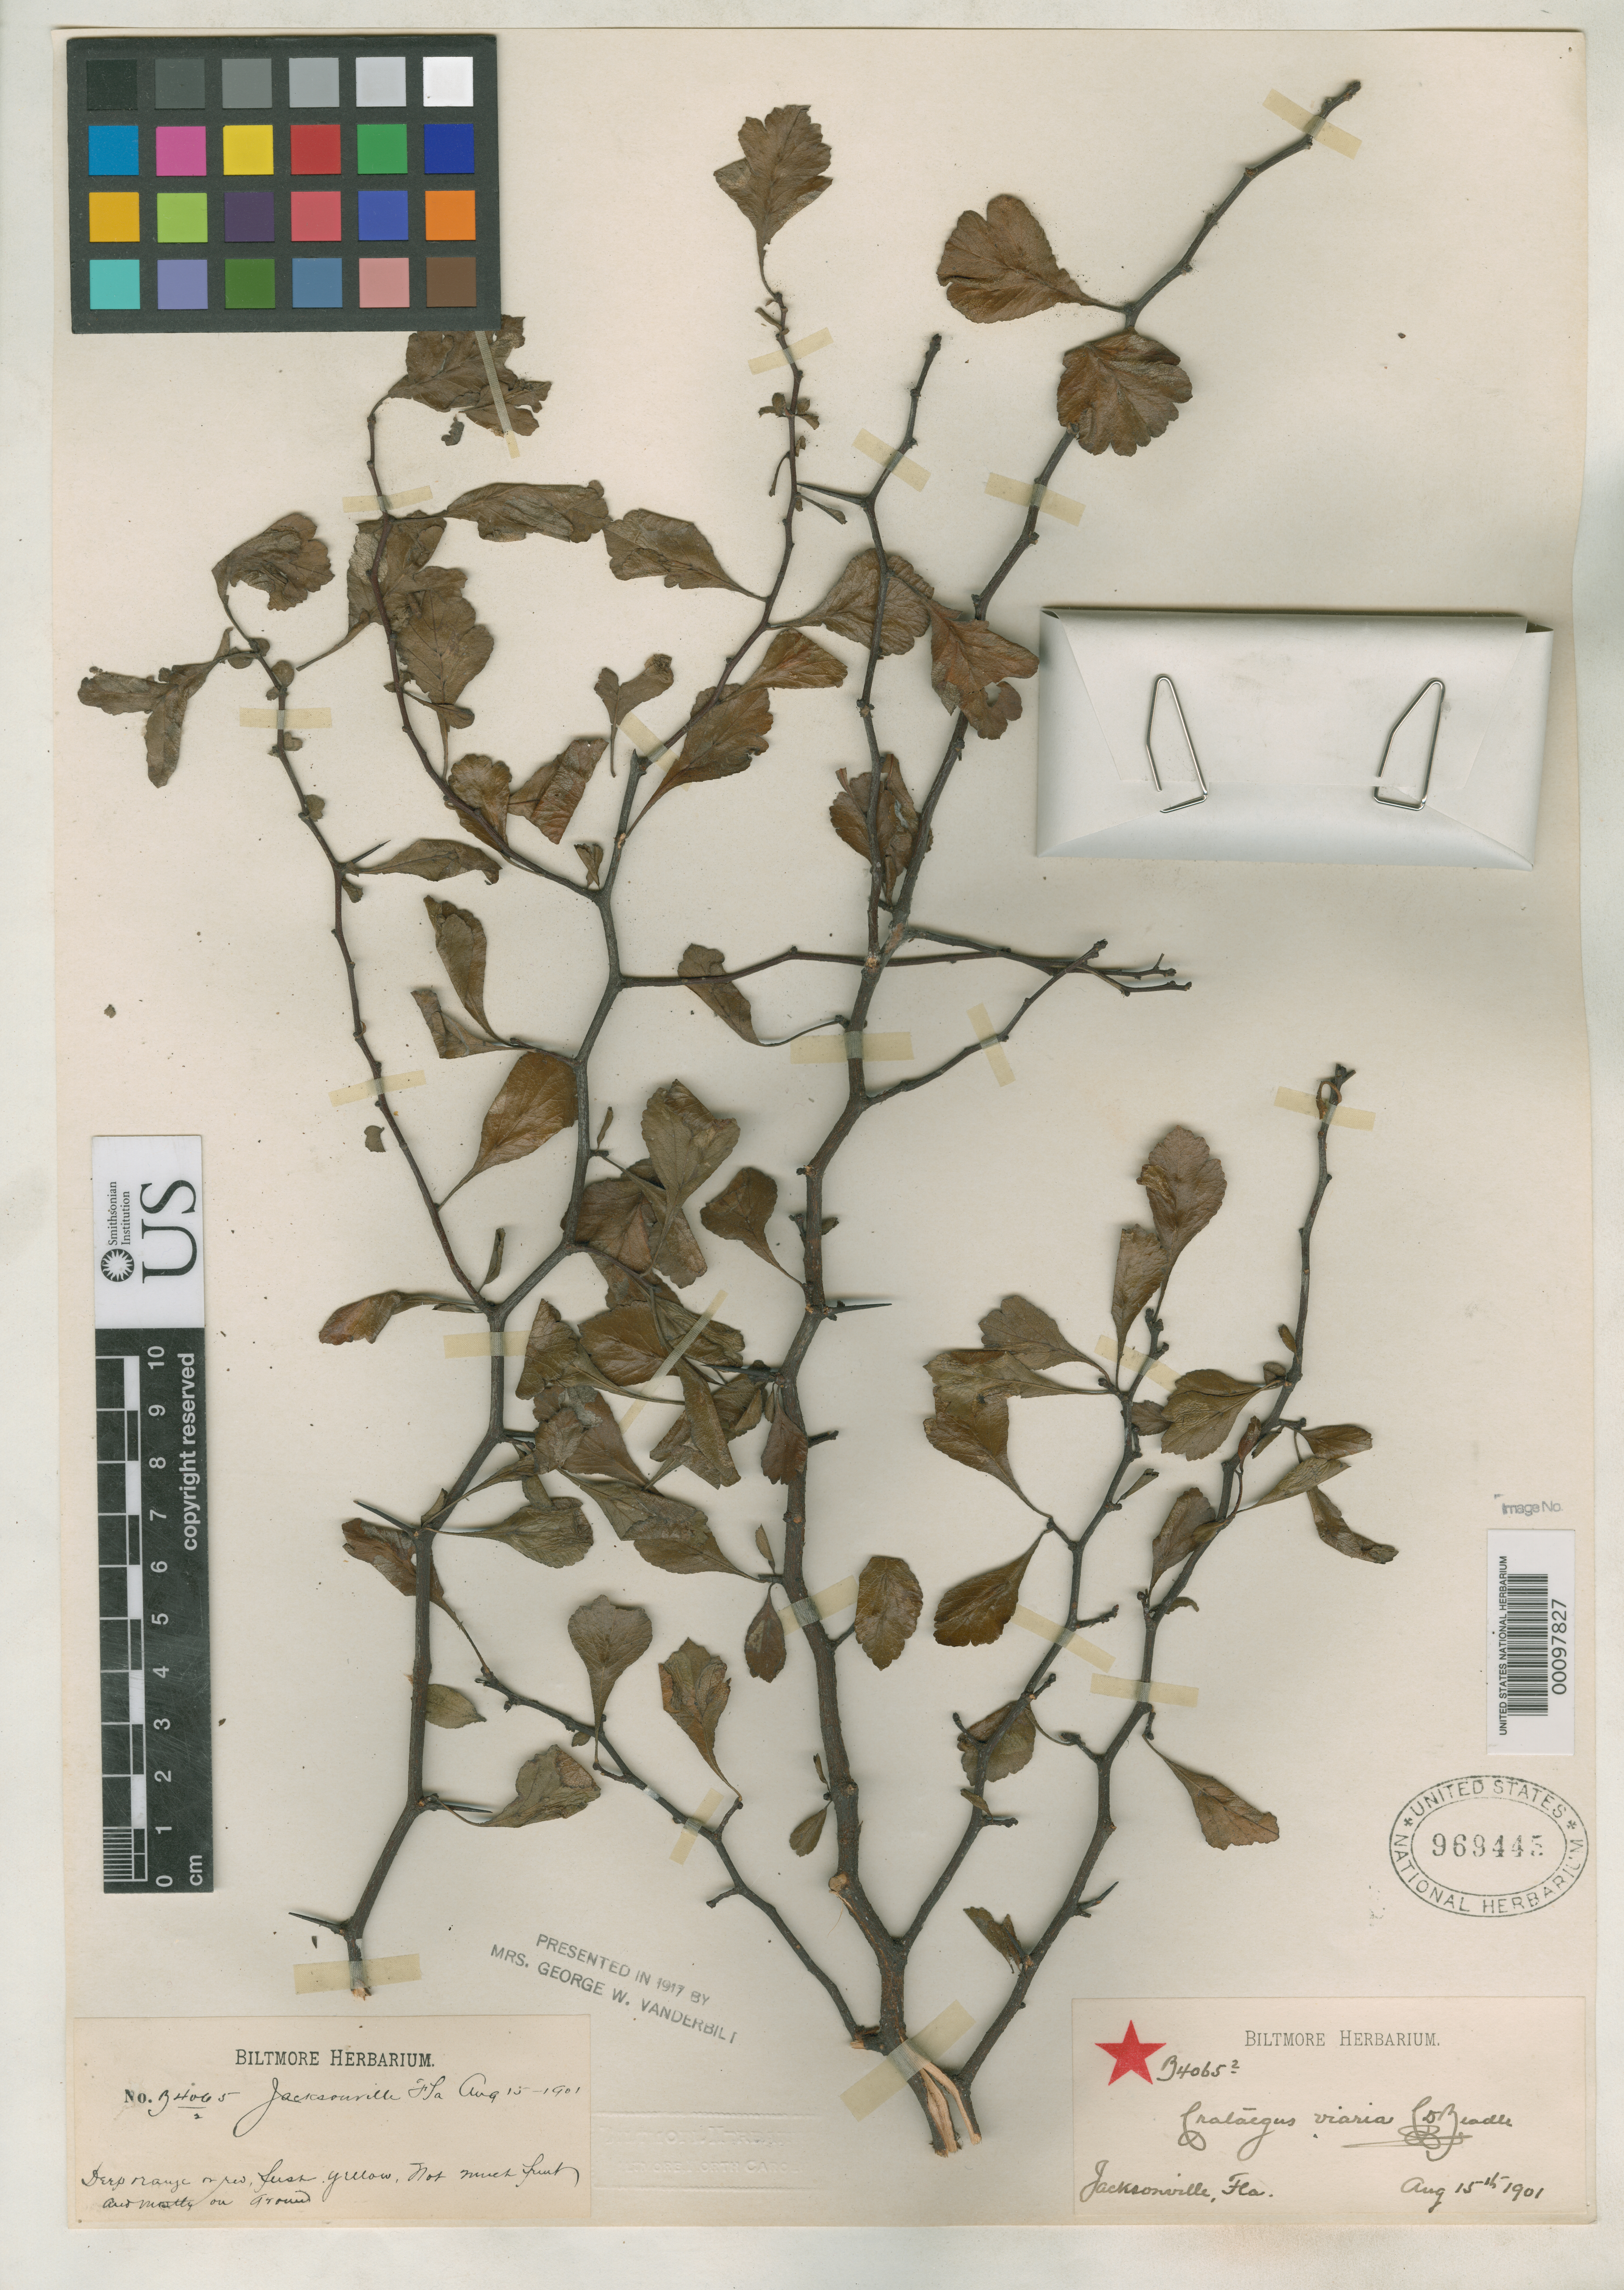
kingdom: Plantae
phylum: Tracheophyta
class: Magnoliopsida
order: Rosales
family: Rosaceae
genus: Crataegus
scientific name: Crataegus viaria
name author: Beadle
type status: Syntype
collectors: ex herb. Biltmore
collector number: B 4065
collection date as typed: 29 Mar 1901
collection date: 1901-03-29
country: United States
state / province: Florida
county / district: Duval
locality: Jacksonville.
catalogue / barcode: US 969445